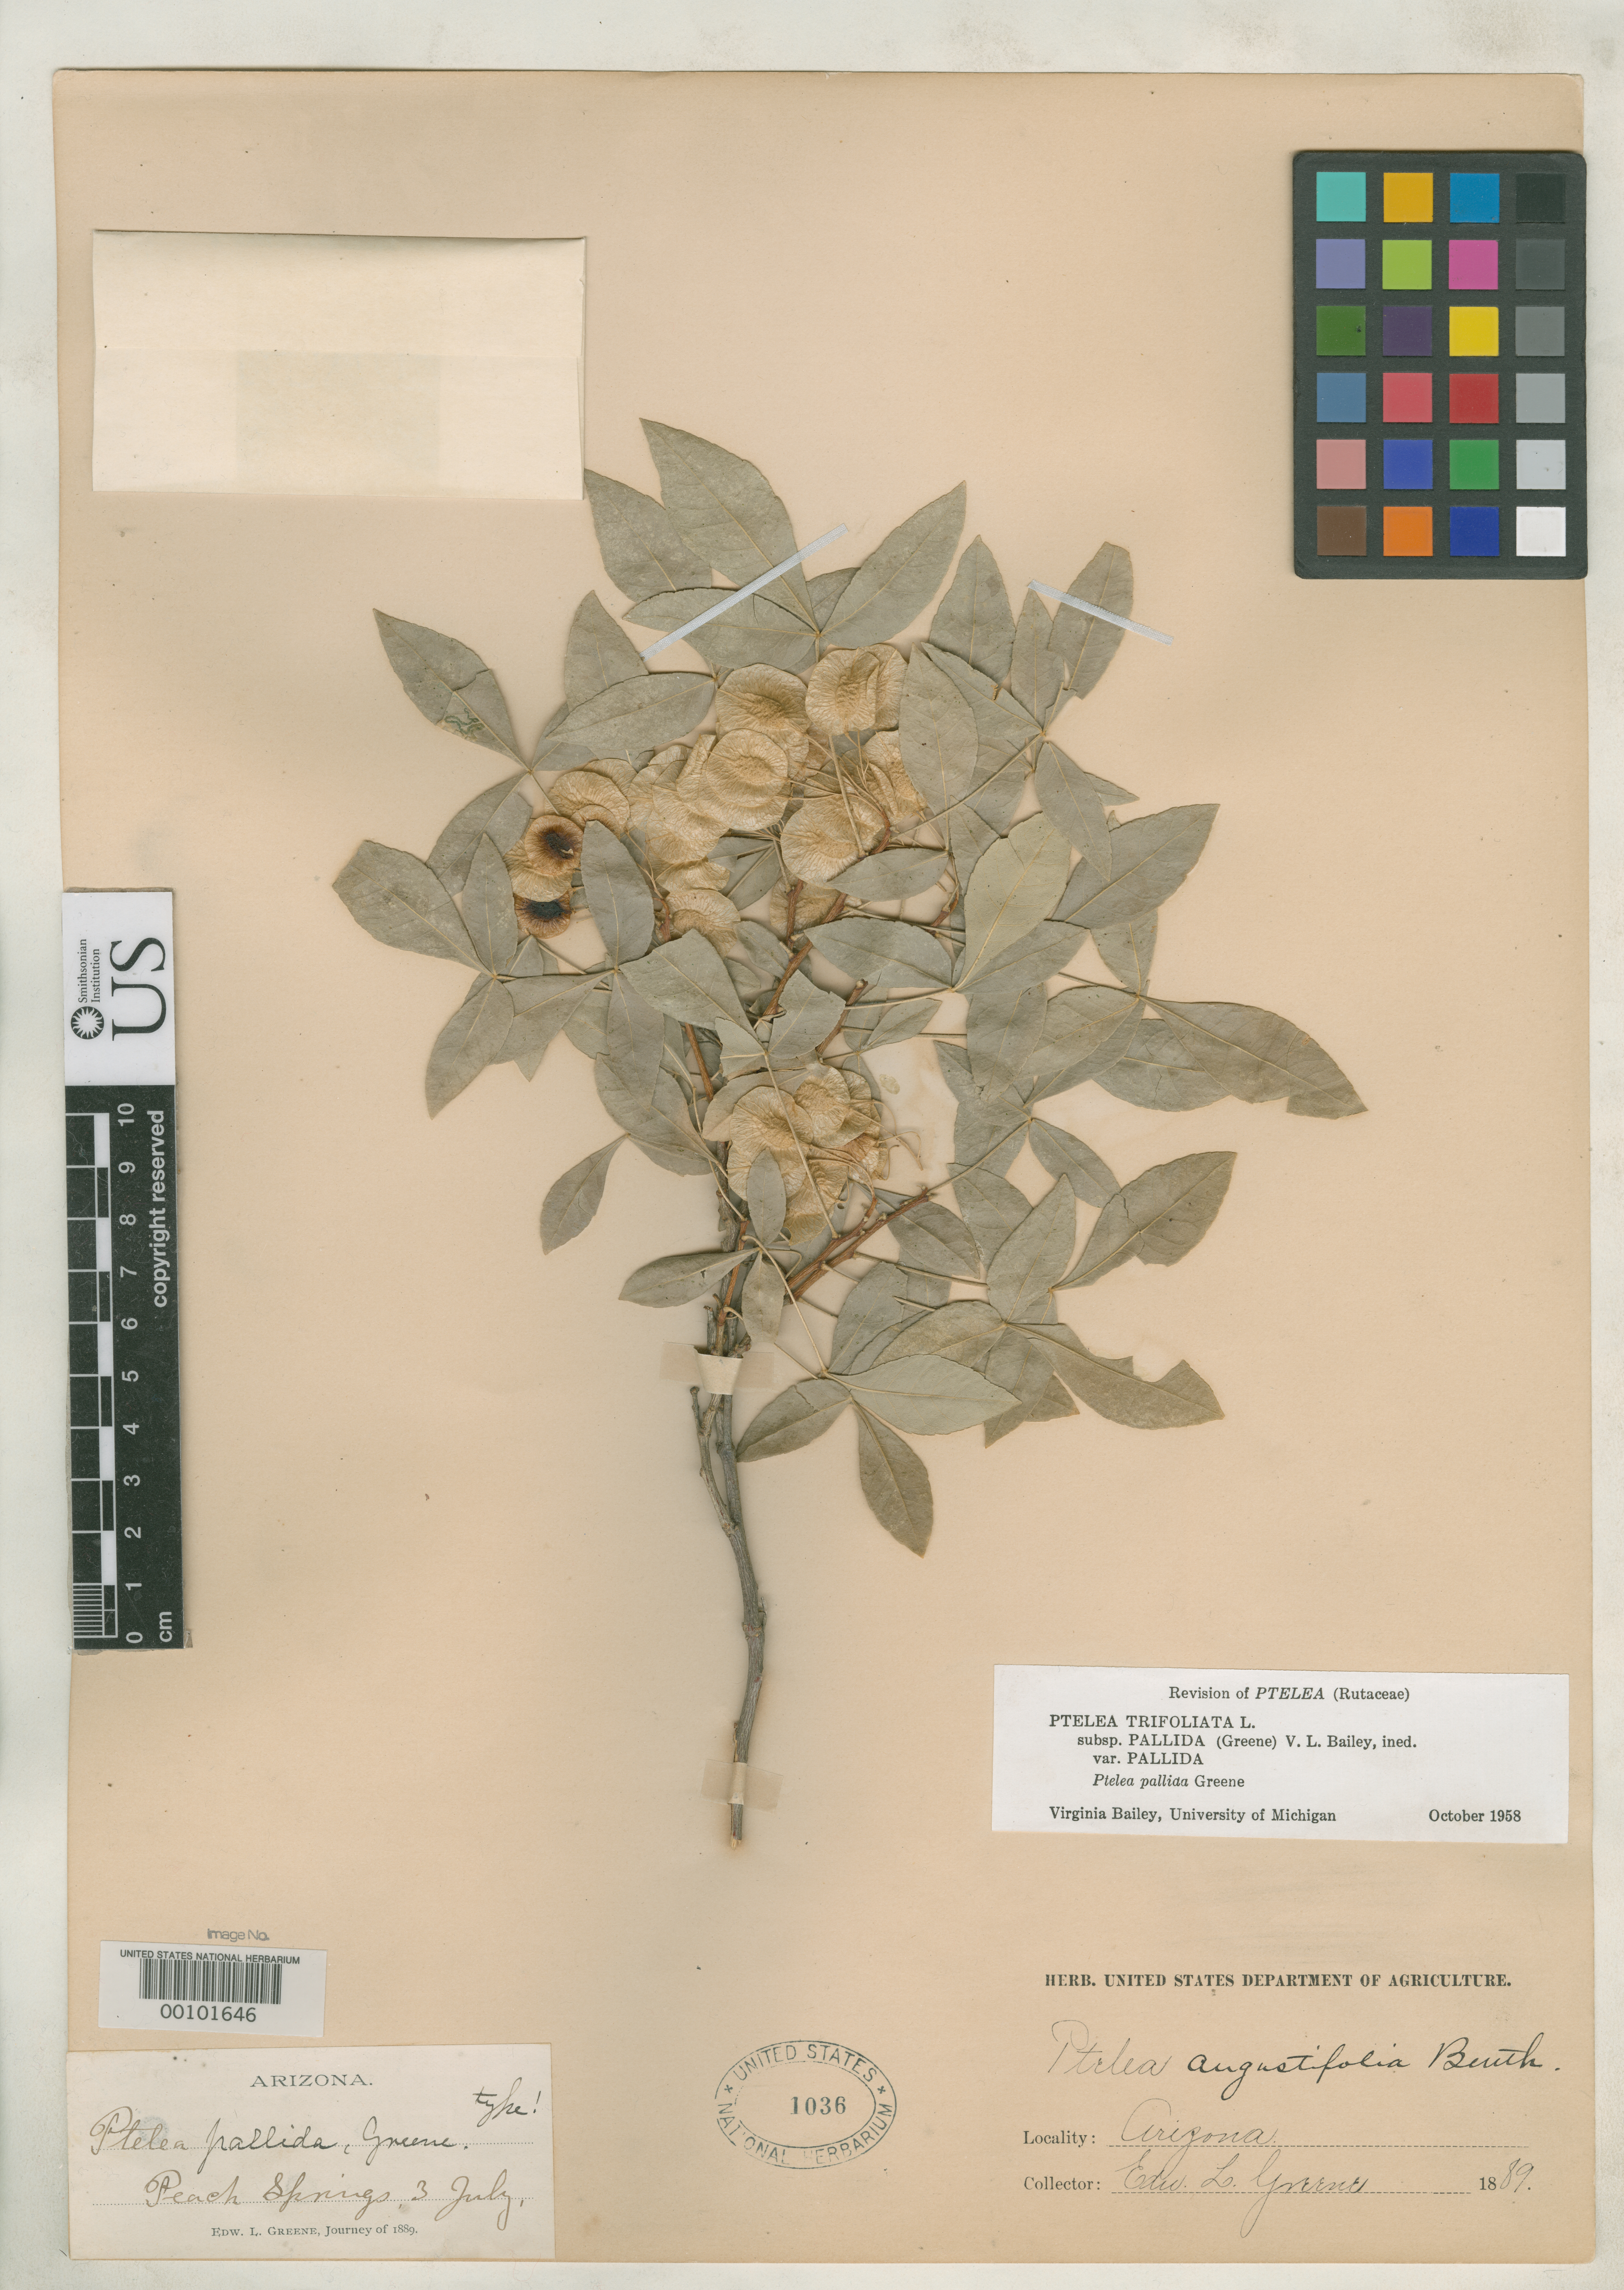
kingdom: Plantae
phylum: Tracheophyta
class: Magnoliopsida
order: Sapindales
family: Rutaceae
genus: Ptelea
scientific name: Ptelea pallida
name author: Greene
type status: Holotype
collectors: E. L. Greene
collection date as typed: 03 Jul 1889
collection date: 1889-07-03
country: United States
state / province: Arizona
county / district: Mohave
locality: Hills above Peach Springs.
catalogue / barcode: US 1036